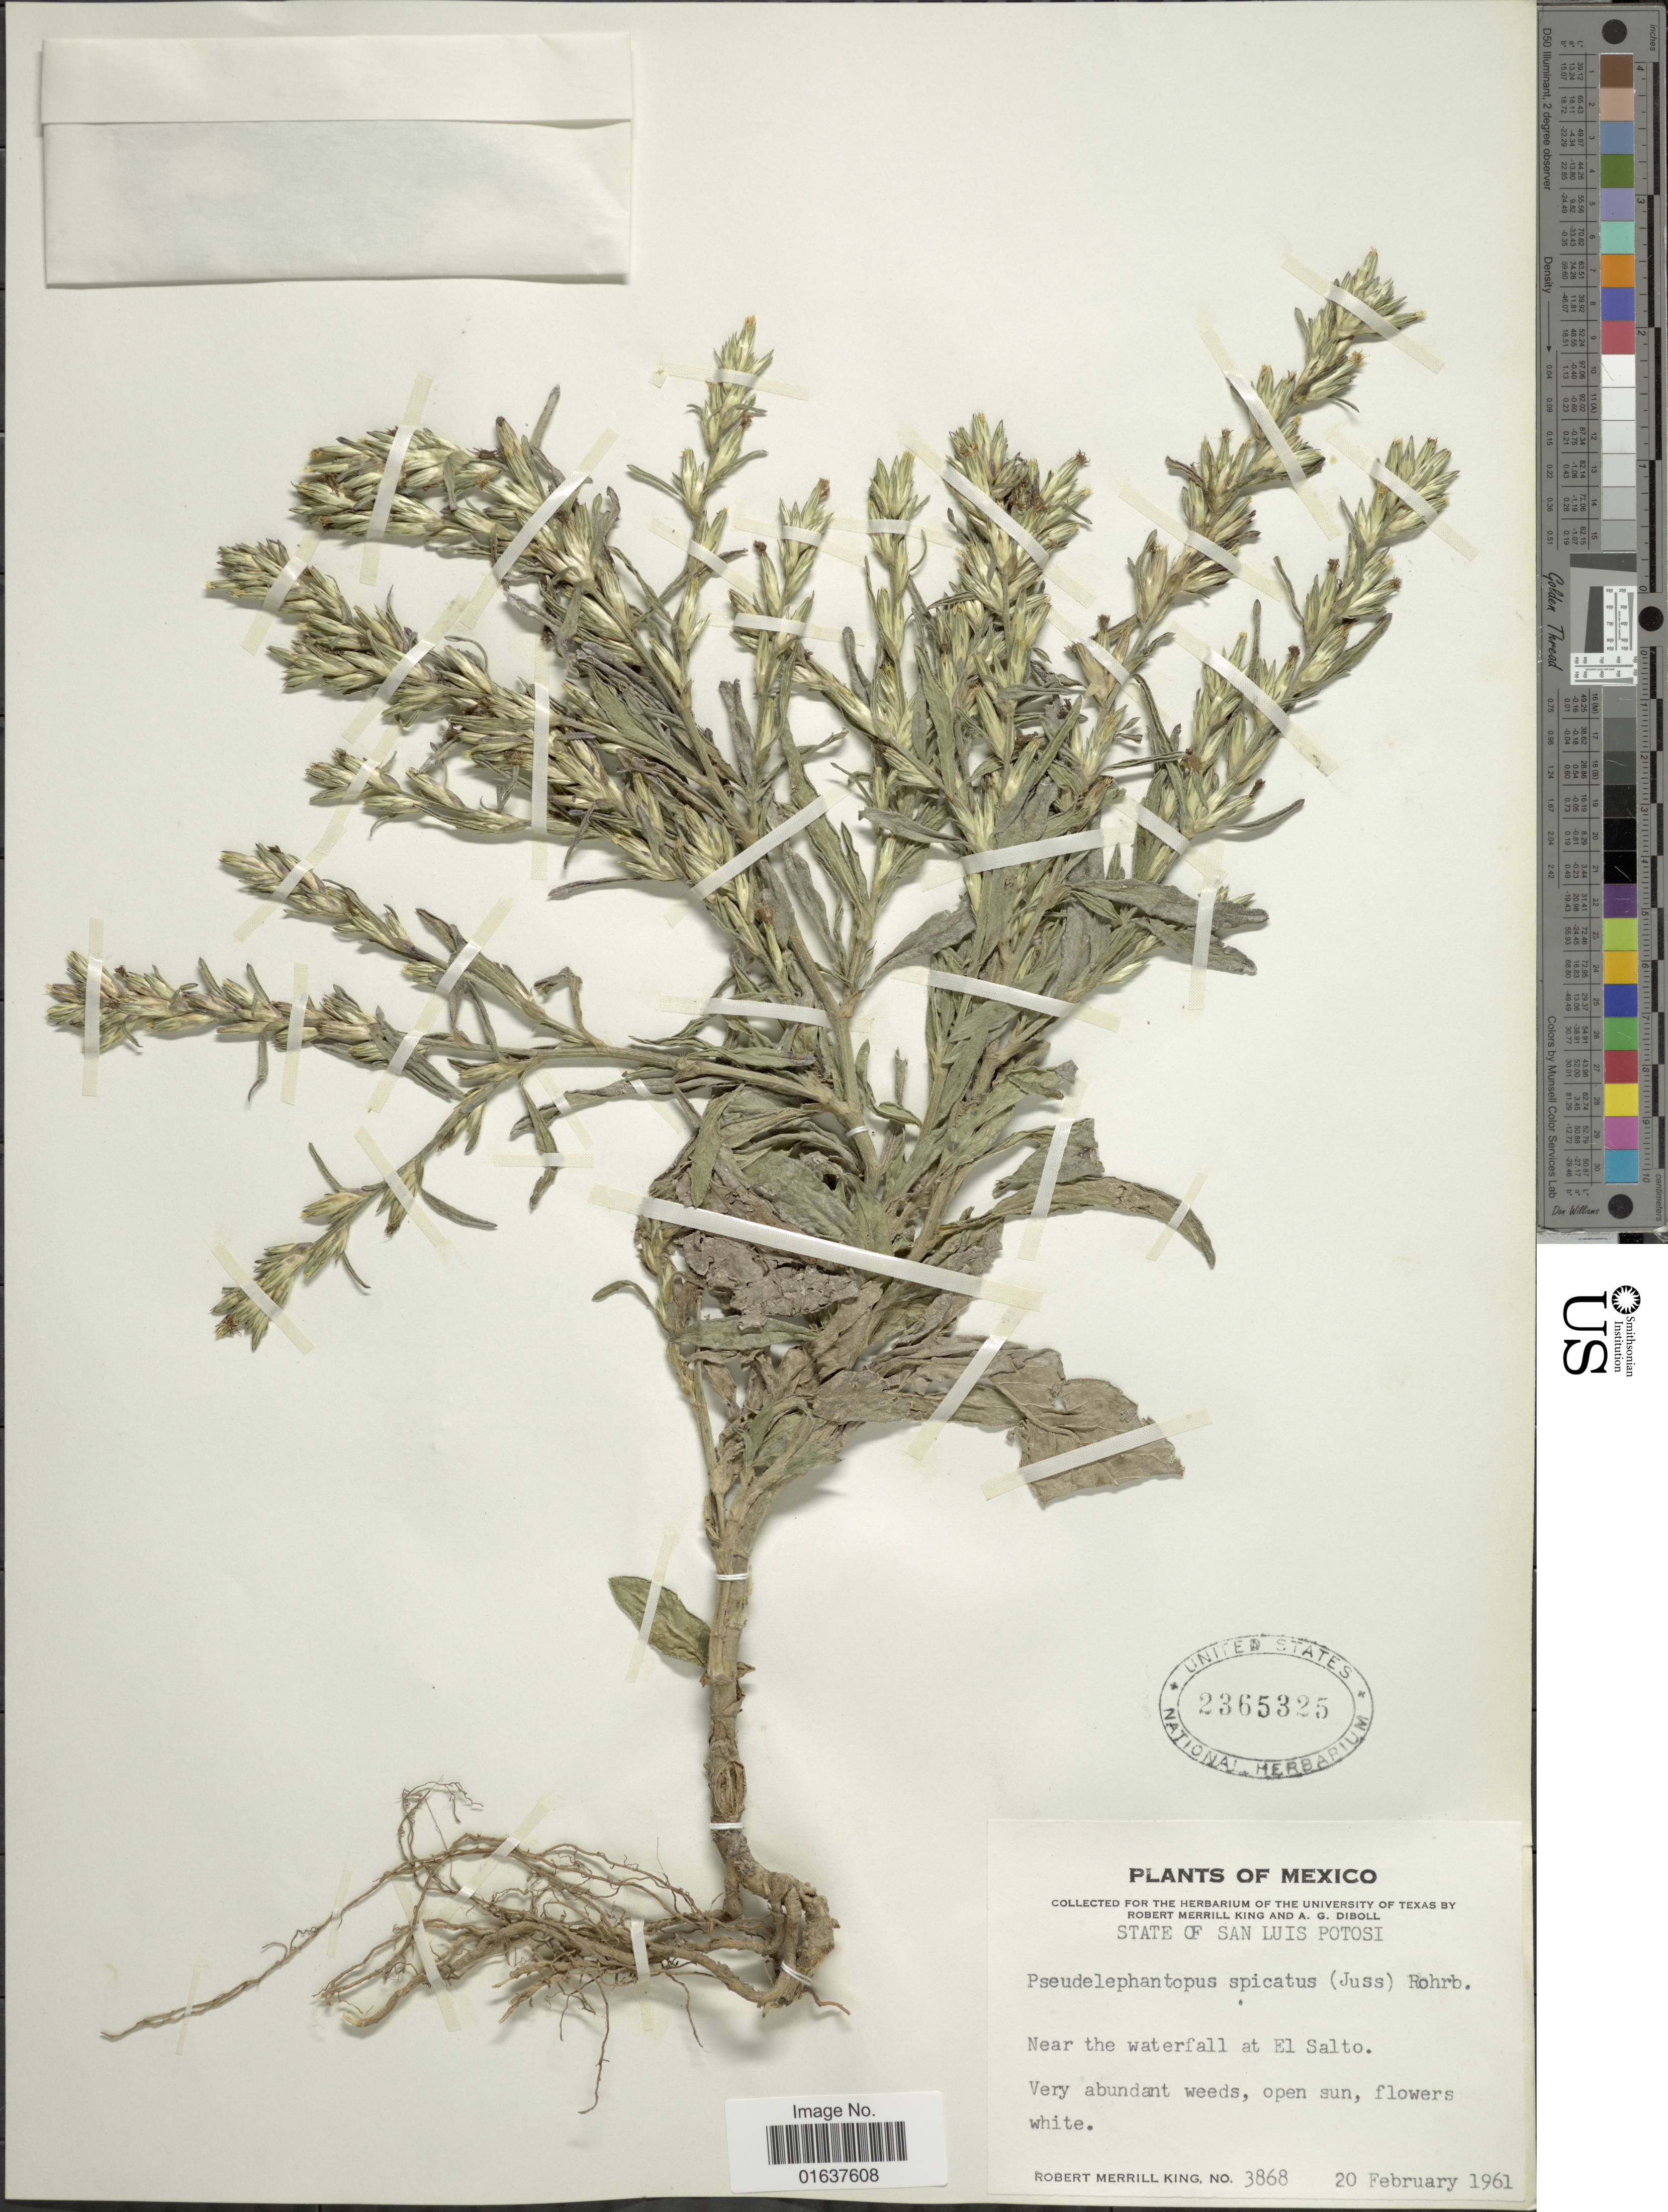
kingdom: Plantae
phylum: Tracheophyta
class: Magnoliopsida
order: Asterales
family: Asteraceae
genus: Pseudelephantopus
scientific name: Pseudelephantopus spicatus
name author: (Juss. ex Aubl.) C.F. Baker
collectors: R. M. King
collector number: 3868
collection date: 1961-02-20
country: Mexico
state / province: San Luis Potosí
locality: State of San Luis Potoso. Near the waterfall at El Salto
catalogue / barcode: US 2365325